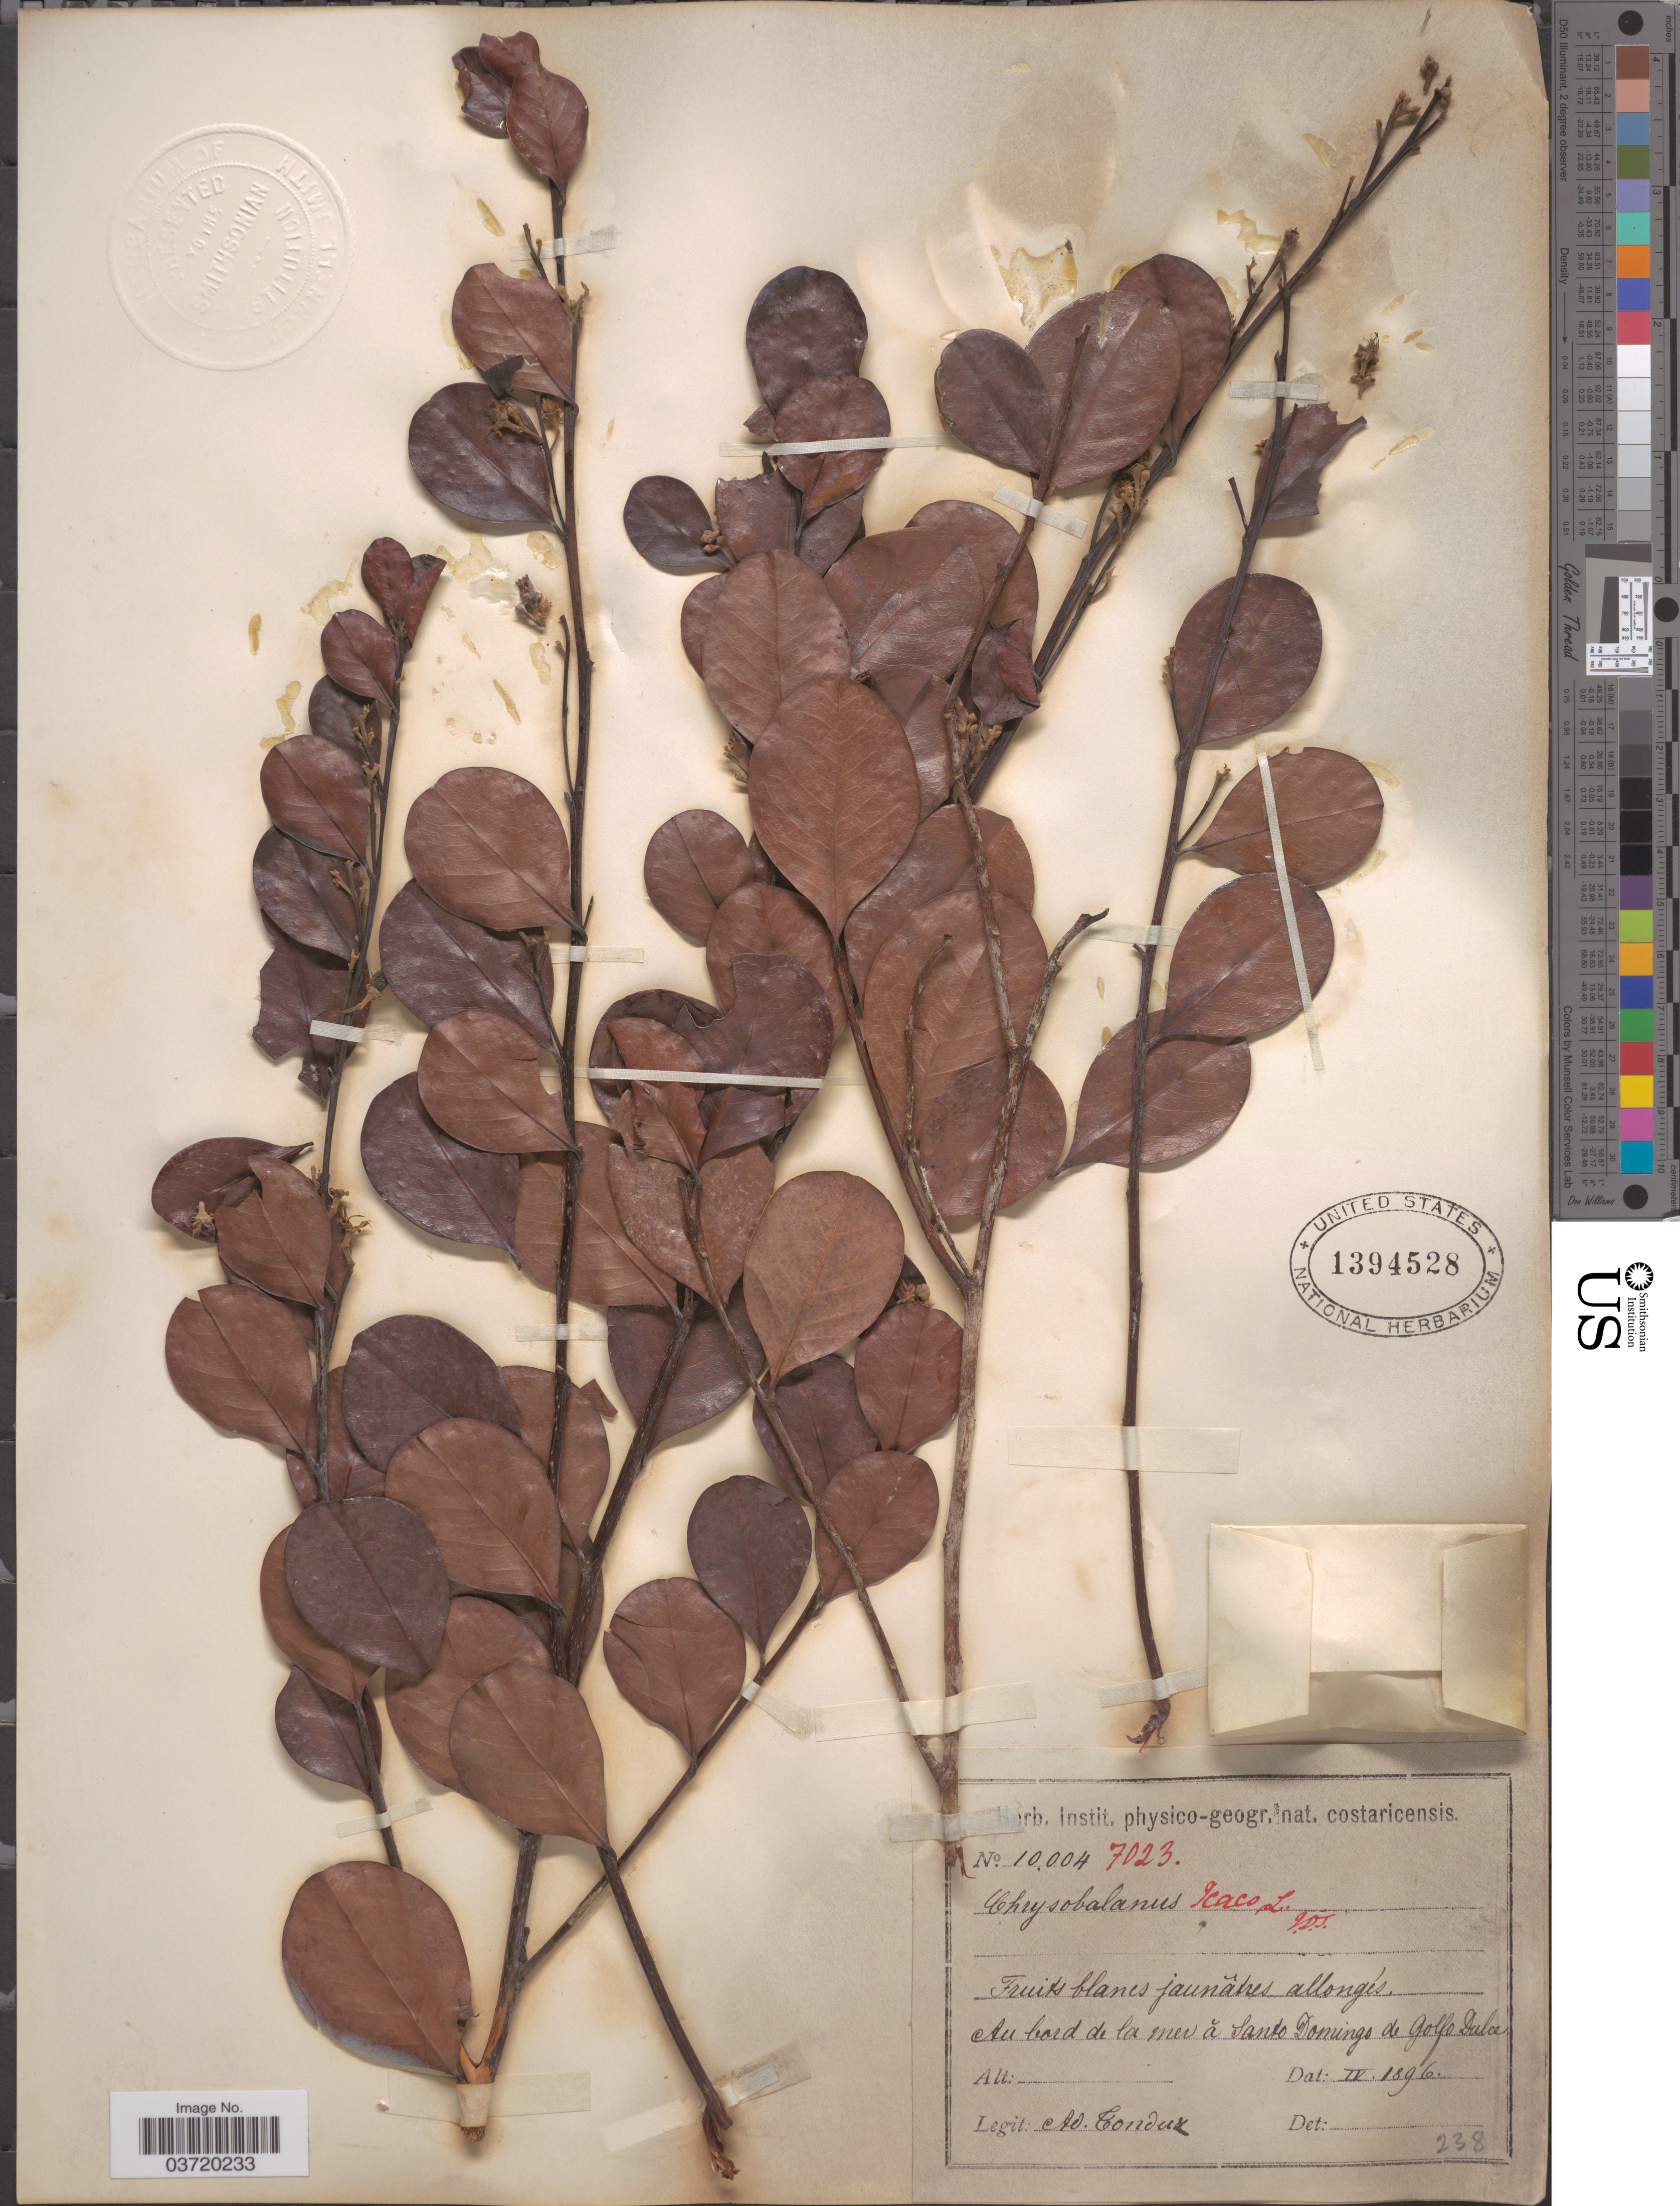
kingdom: Plantae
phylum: Tracheophyta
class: Magnoliopsida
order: Malpighiales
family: Chrysobalanaceae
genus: Chrysobalanus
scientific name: Chrysobalanus icaco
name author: L.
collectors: A. Tonduz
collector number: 10004/7023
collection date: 1896-04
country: Costa Rica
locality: Au bord de la mer á Santo Domingo de Golfo Dulce.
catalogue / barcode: US 1394528